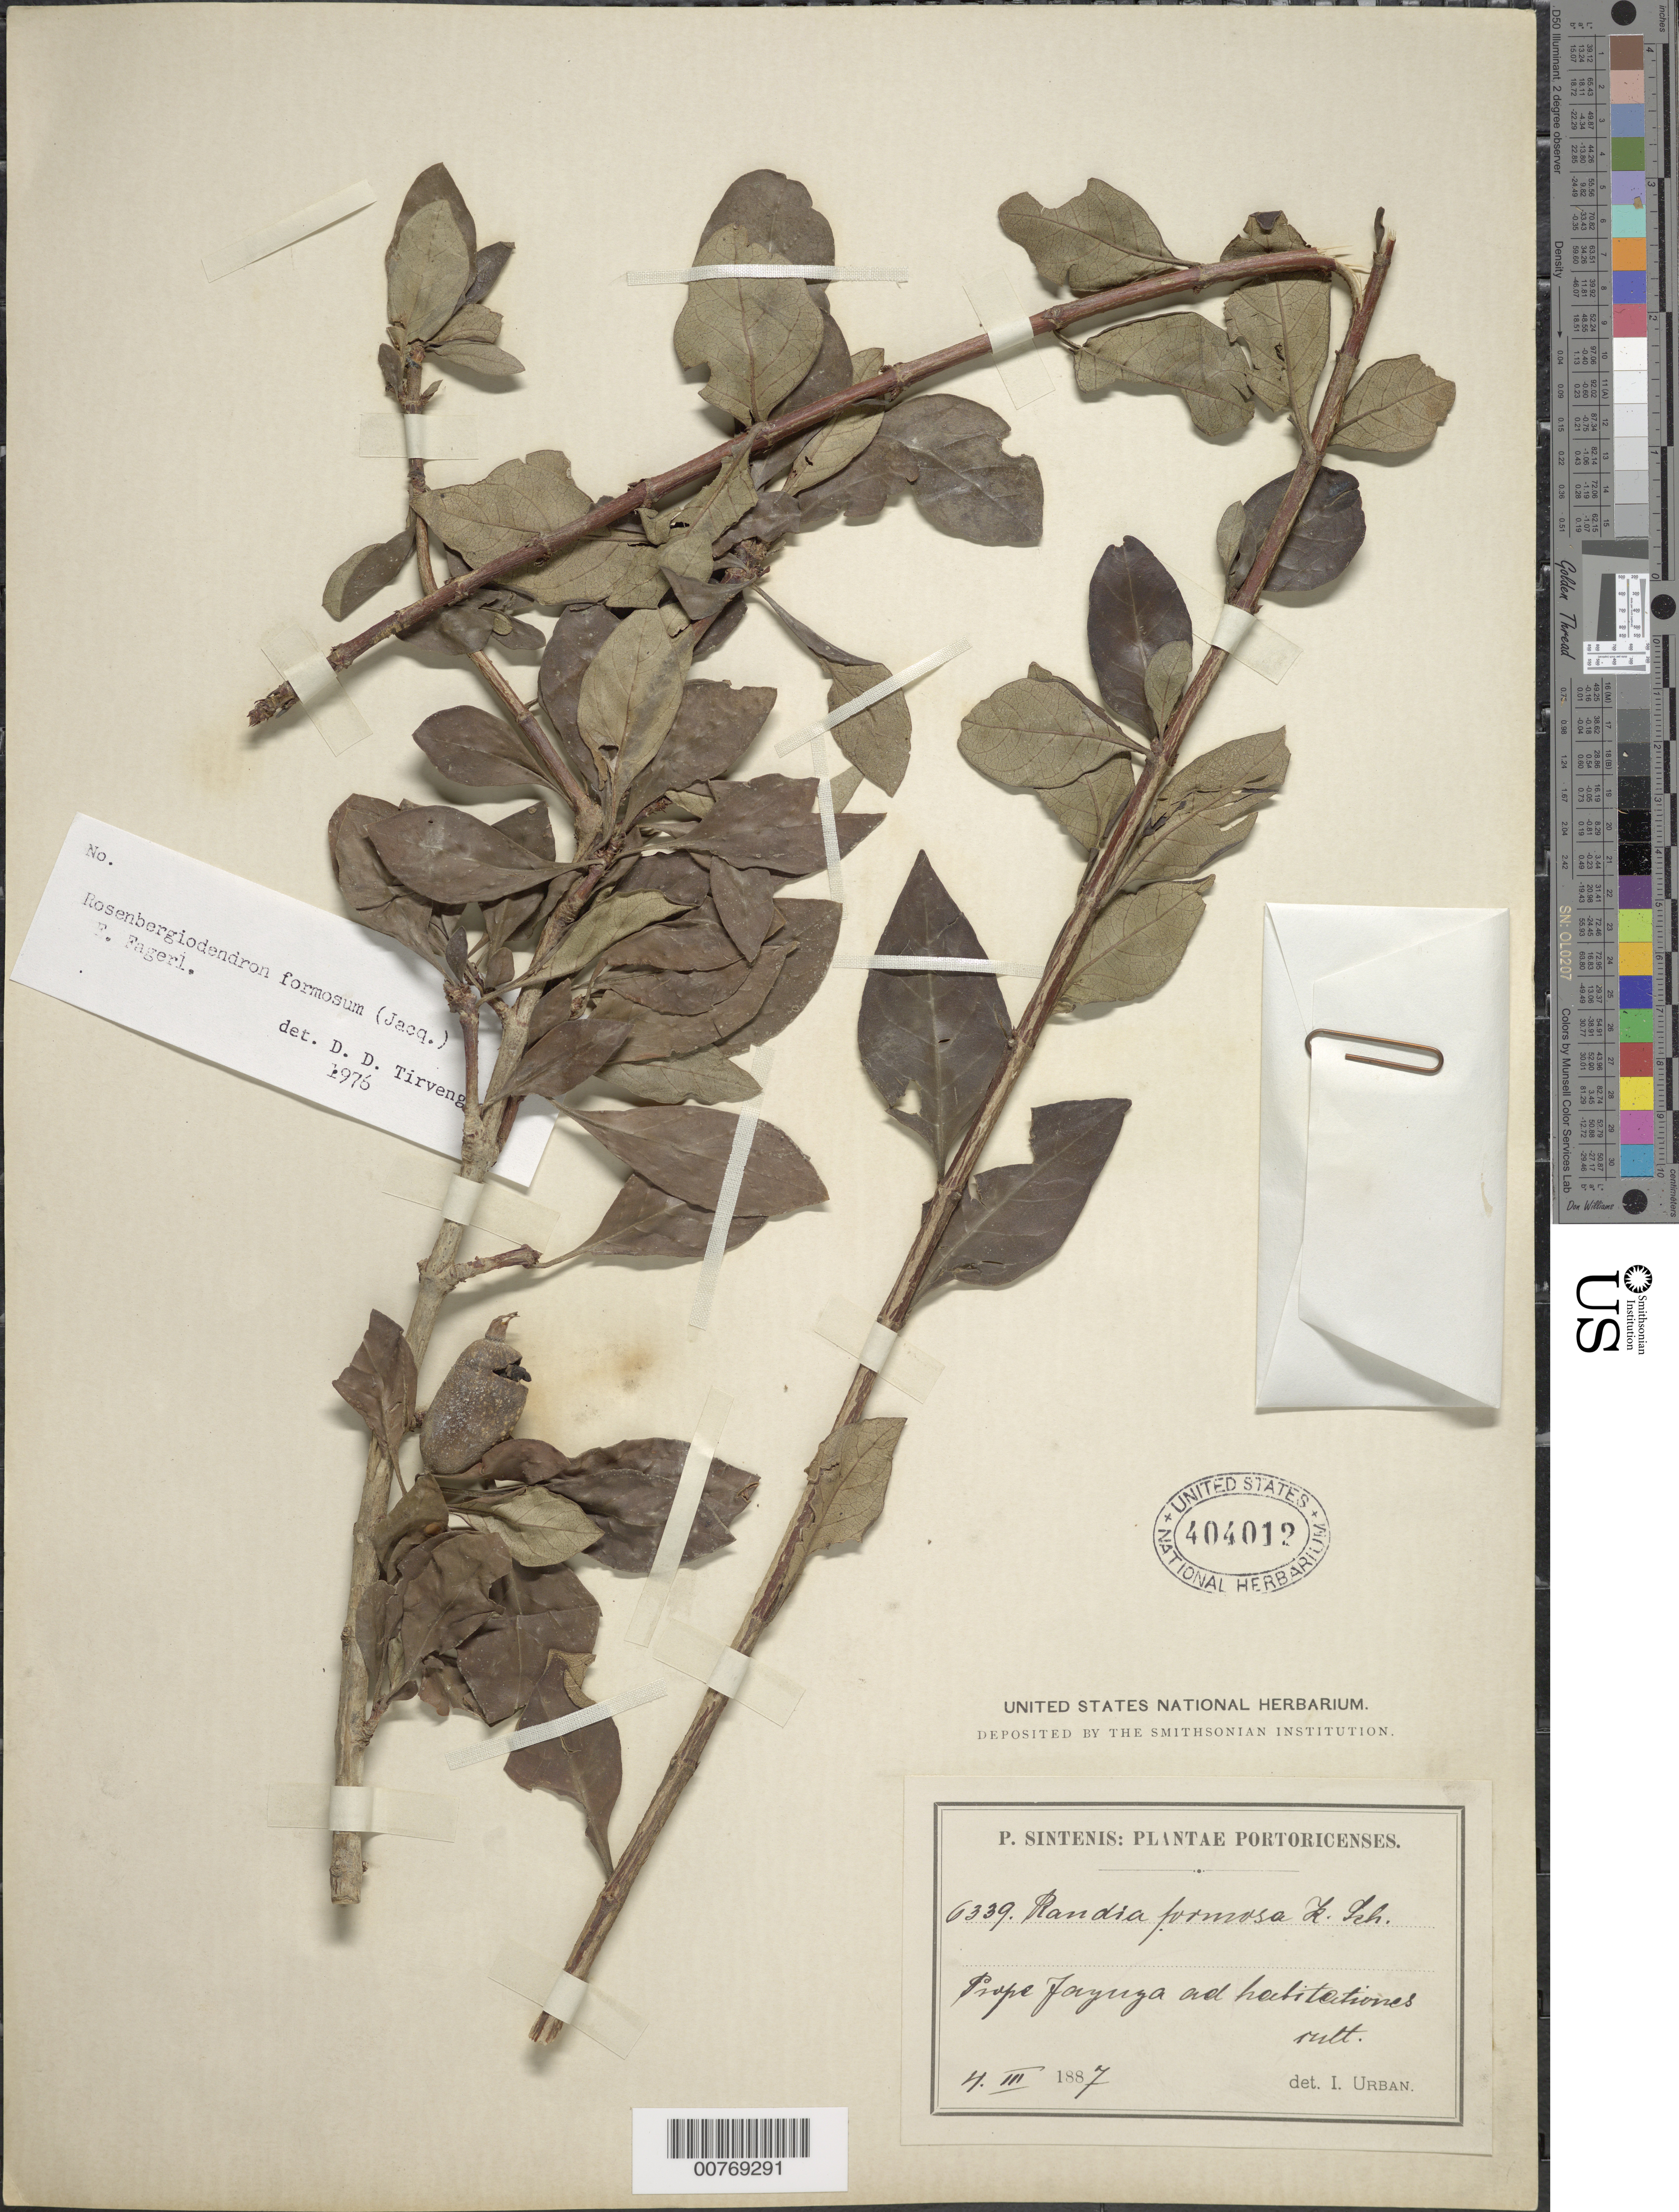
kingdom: Plantae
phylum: Tracheophyta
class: Magnoliopsida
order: Gentianales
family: Rubiaceae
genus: Rosenbergiodendron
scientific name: Rosenbergiodendron formosum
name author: (Jacq.) Fagerl.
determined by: Tirvengadum, D. D.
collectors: P. Sintenis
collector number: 6339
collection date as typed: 04 Mar 1887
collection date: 1887-03-04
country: Puerto Rico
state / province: Jayuya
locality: Prope Jayuya ad habitationes rutt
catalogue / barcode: US 404012